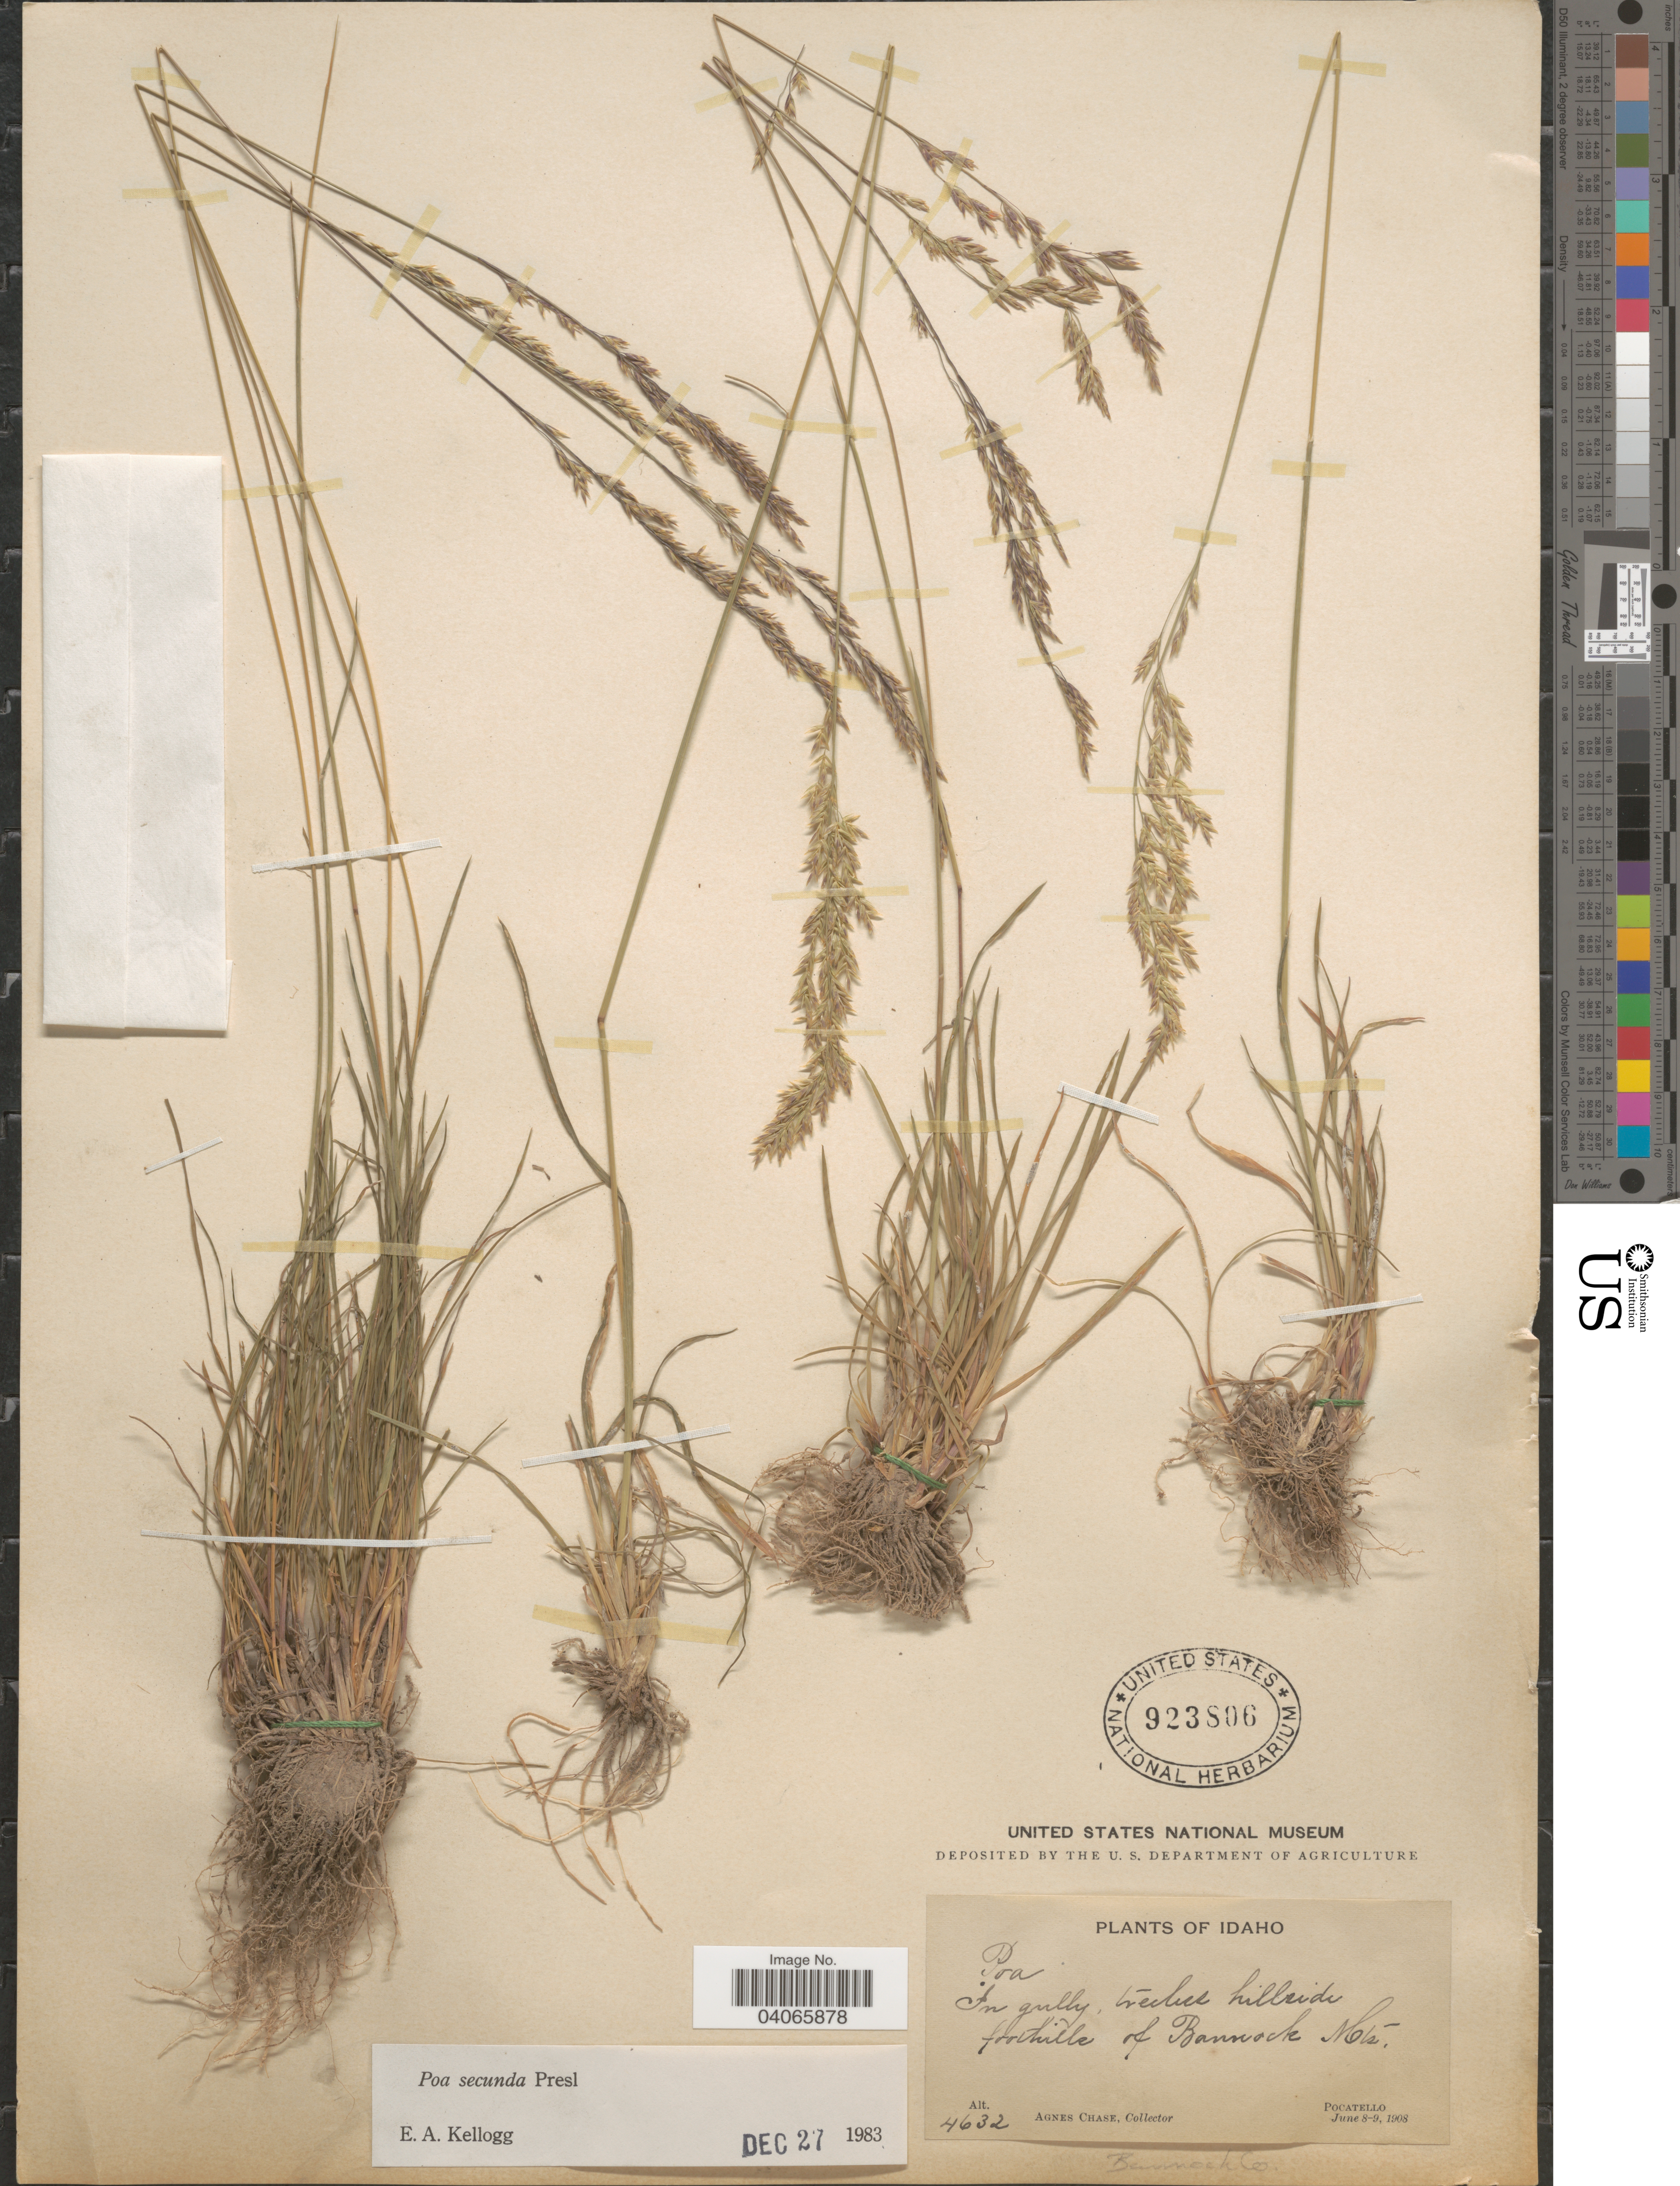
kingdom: Plantae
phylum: Tracheophyta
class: Liliopsida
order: Poales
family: Poaceae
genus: Poa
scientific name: Poa secunda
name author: J. Presl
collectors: A. Chase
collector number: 4632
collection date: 1908-06-08/1908-06-09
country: United States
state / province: Idaho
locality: Foothills of Bannock Mts. Pocatello. Bannock Co.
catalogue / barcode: US 923806